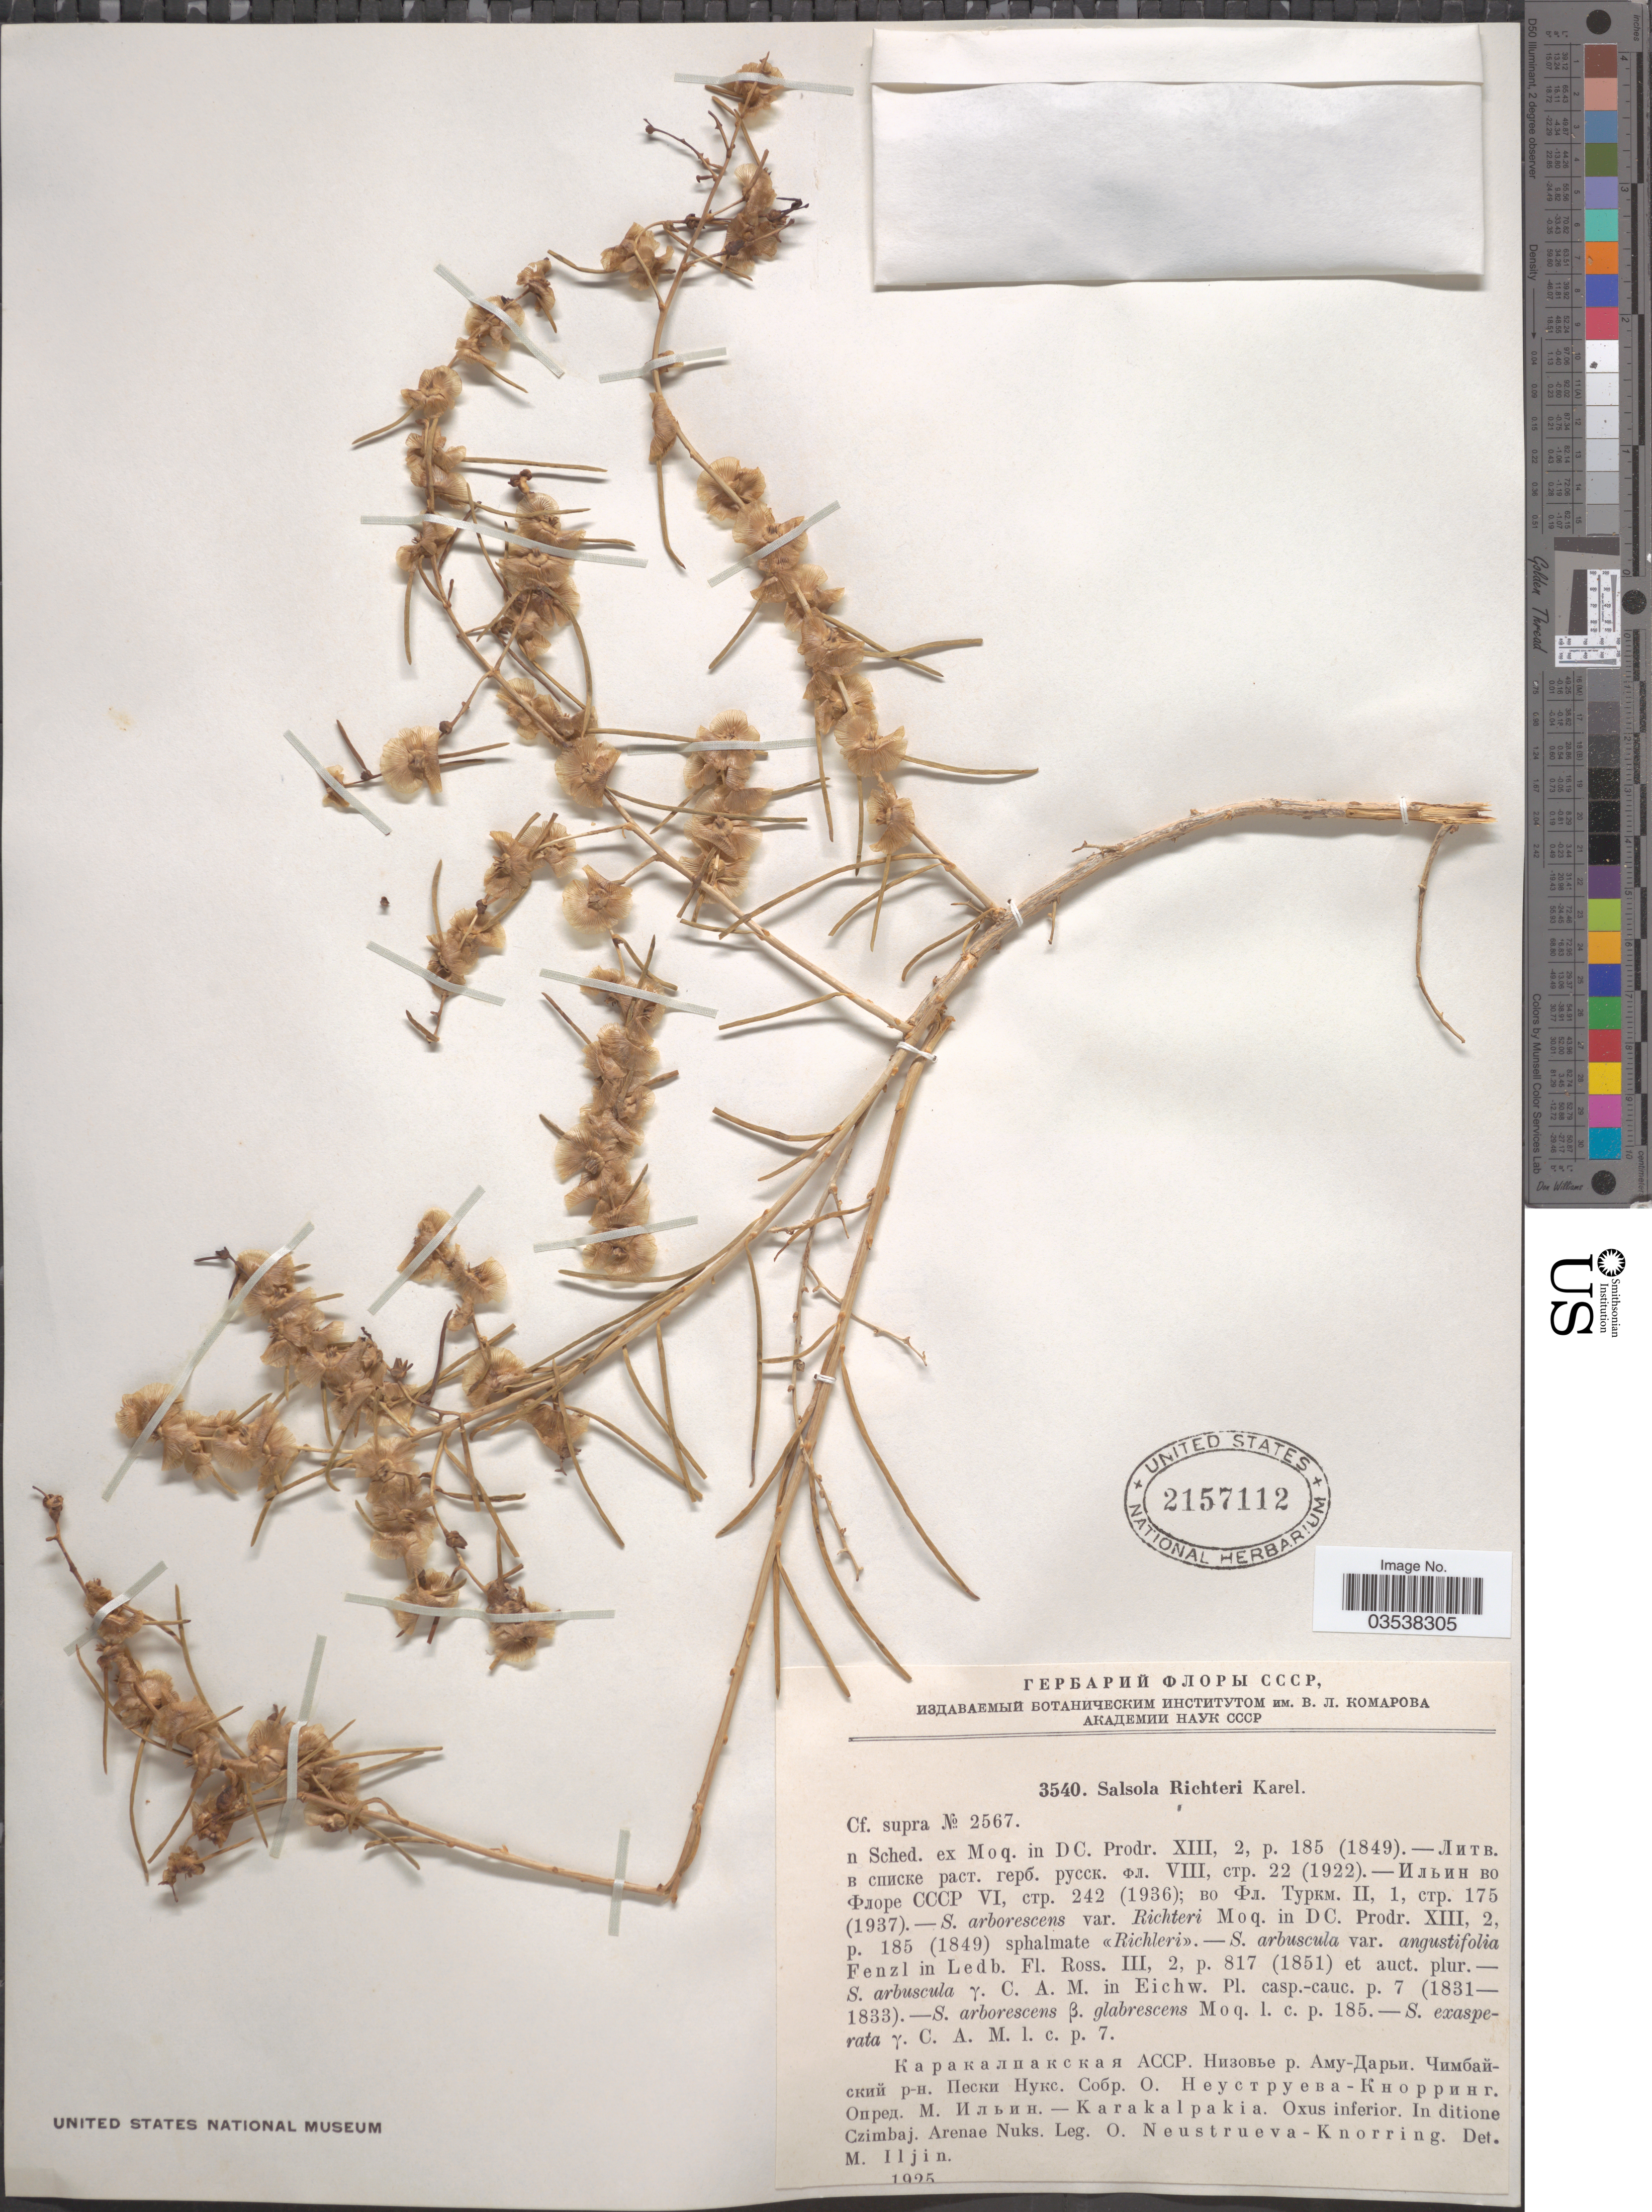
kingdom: Plantae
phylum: Tracheophyta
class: Magnoliopsida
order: Caryophyllales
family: Amaranthaceae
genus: Xylosalsola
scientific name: Xylosalsola richteri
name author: (Moq.) Akhani & Roalson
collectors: O. Neustrueva-Knorring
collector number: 3540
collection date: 1925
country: Uzbekistan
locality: Karakalpakia. Oxus inferior. In ditione Czimbaj. Arenae Nuks.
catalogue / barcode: US 2157112